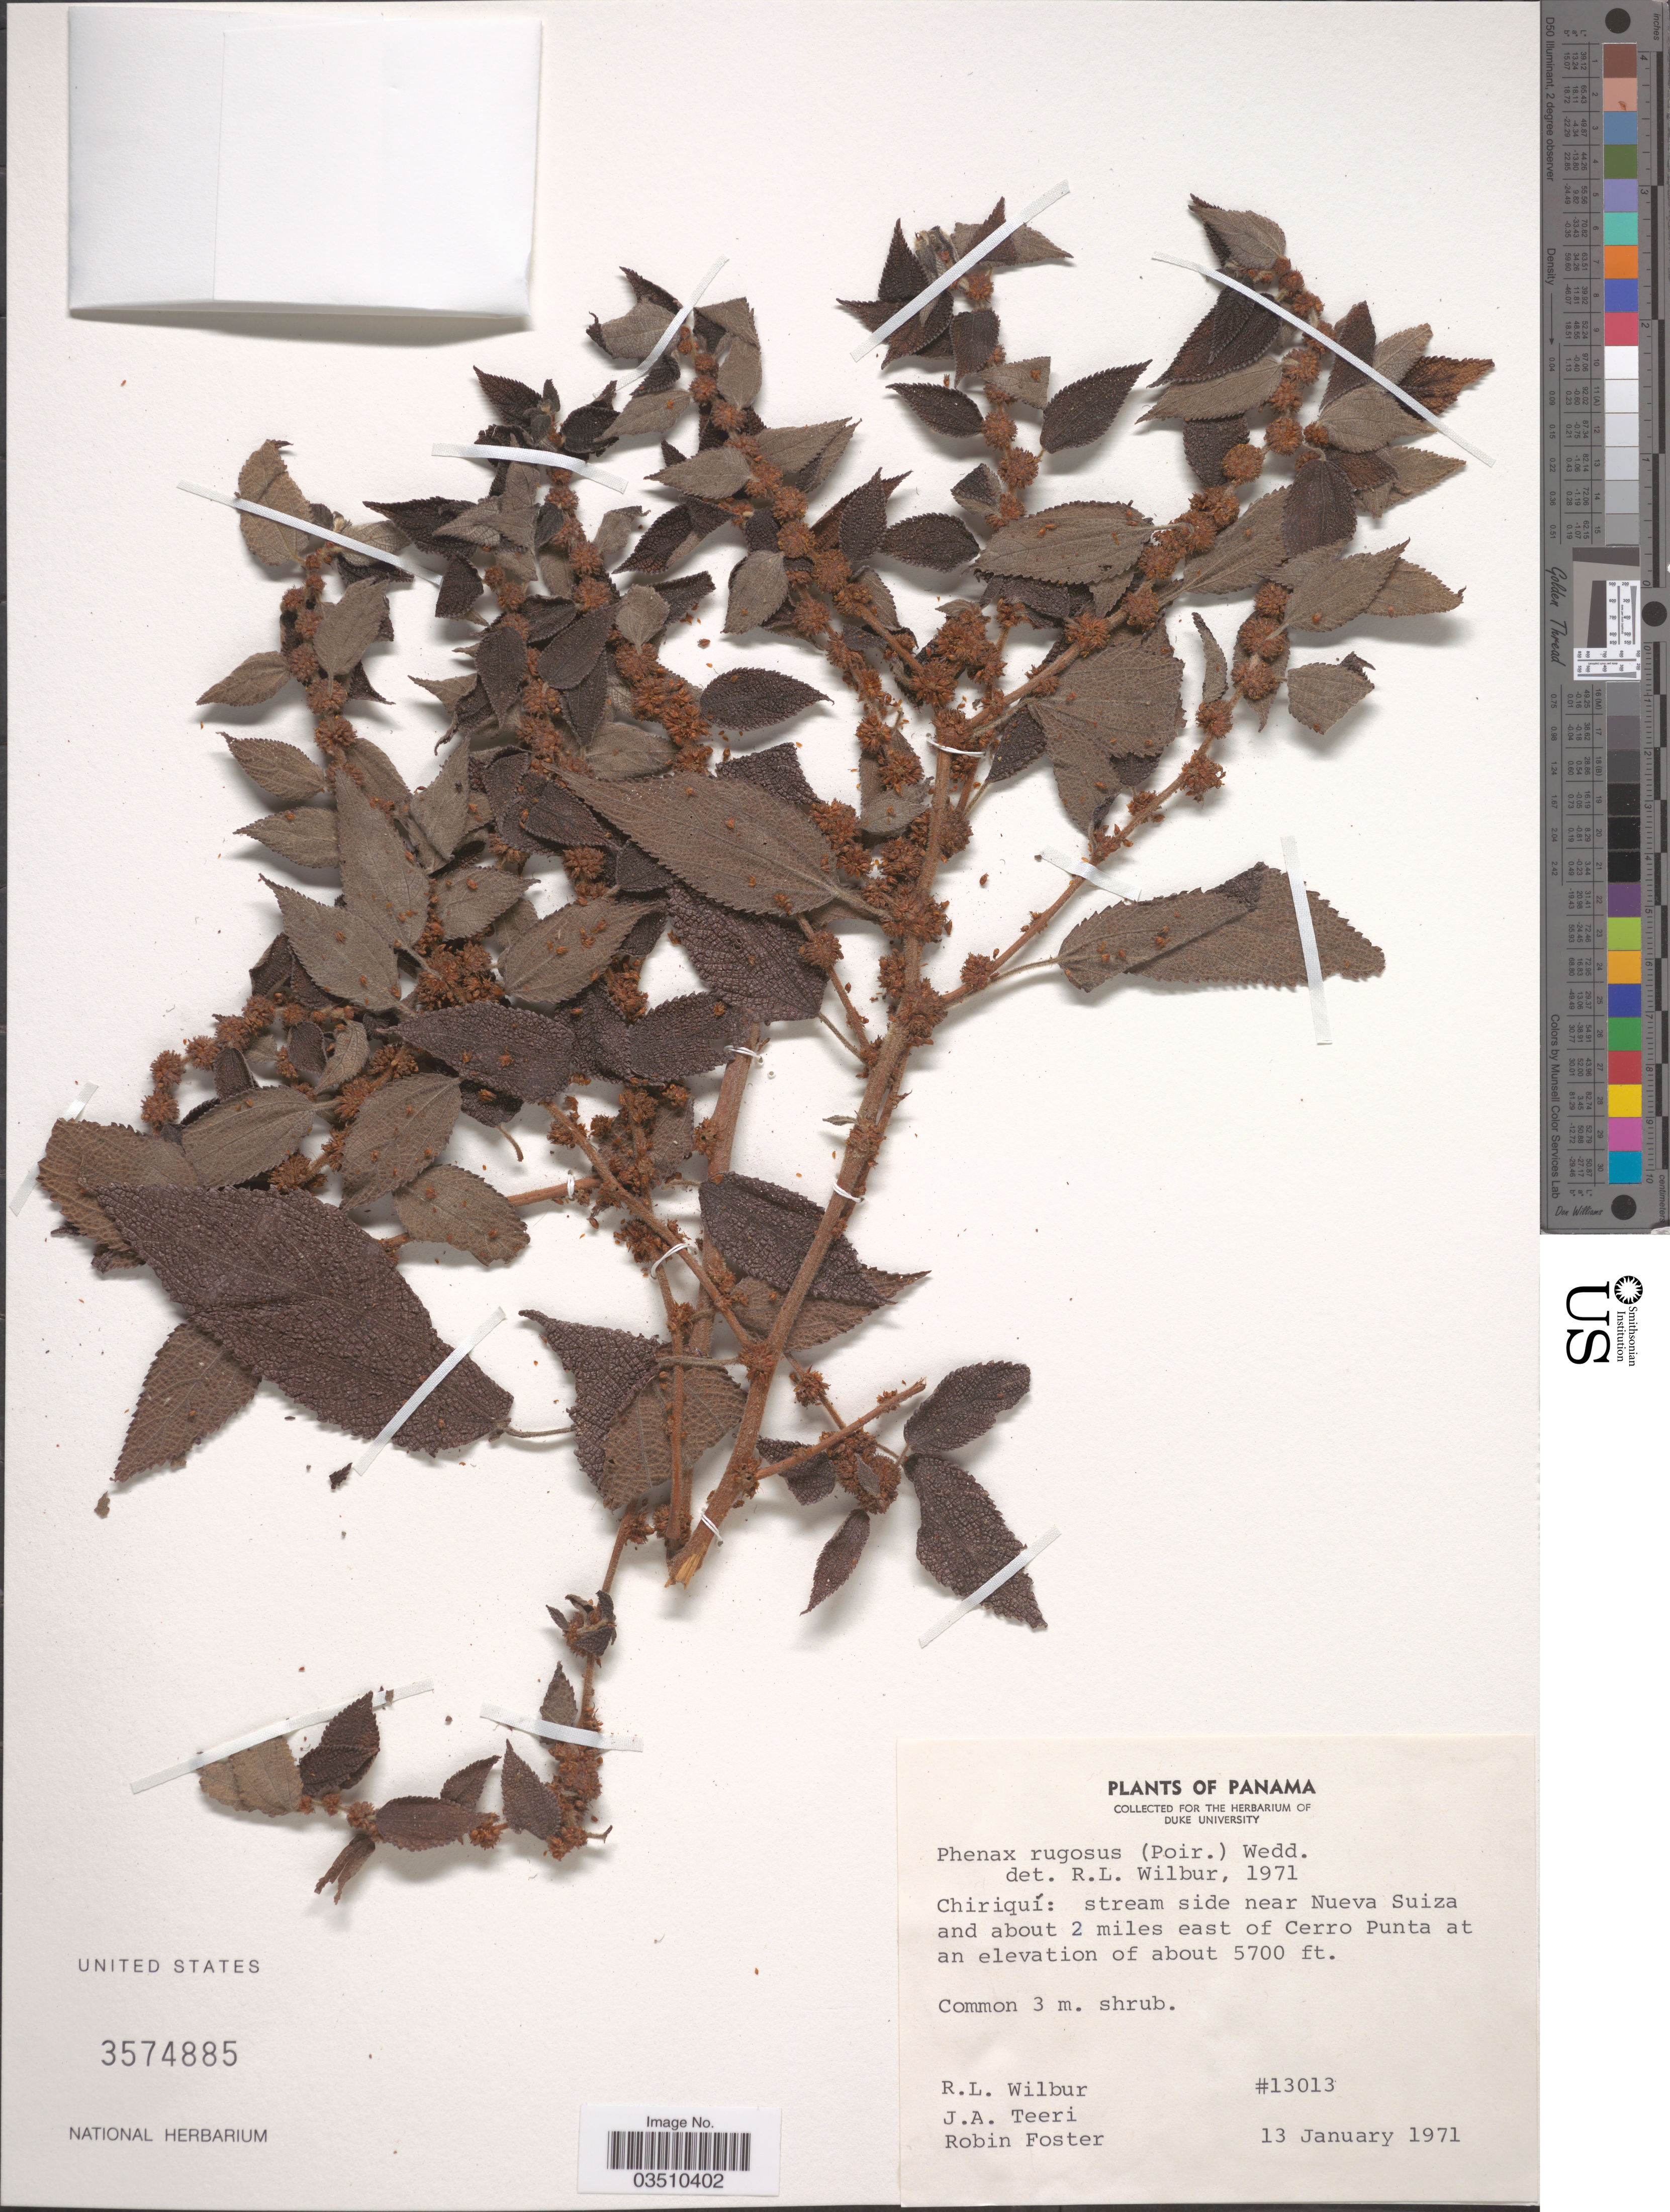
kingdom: Plantae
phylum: Tracheophyta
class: Magnoliopsida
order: Rosales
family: Urticaceae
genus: Phenax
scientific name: Phenax rugosus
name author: (Poir.) Wedd.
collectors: R. L. Wilbur, J. Teeri & R. B. Foster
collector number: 13013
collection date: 1971-01-13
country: Panama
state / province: Chiriqui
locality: Stream side near Nueva Suiza and about 2 miles east of Cerro Punta.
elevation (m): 1737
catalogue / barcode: US 3574885